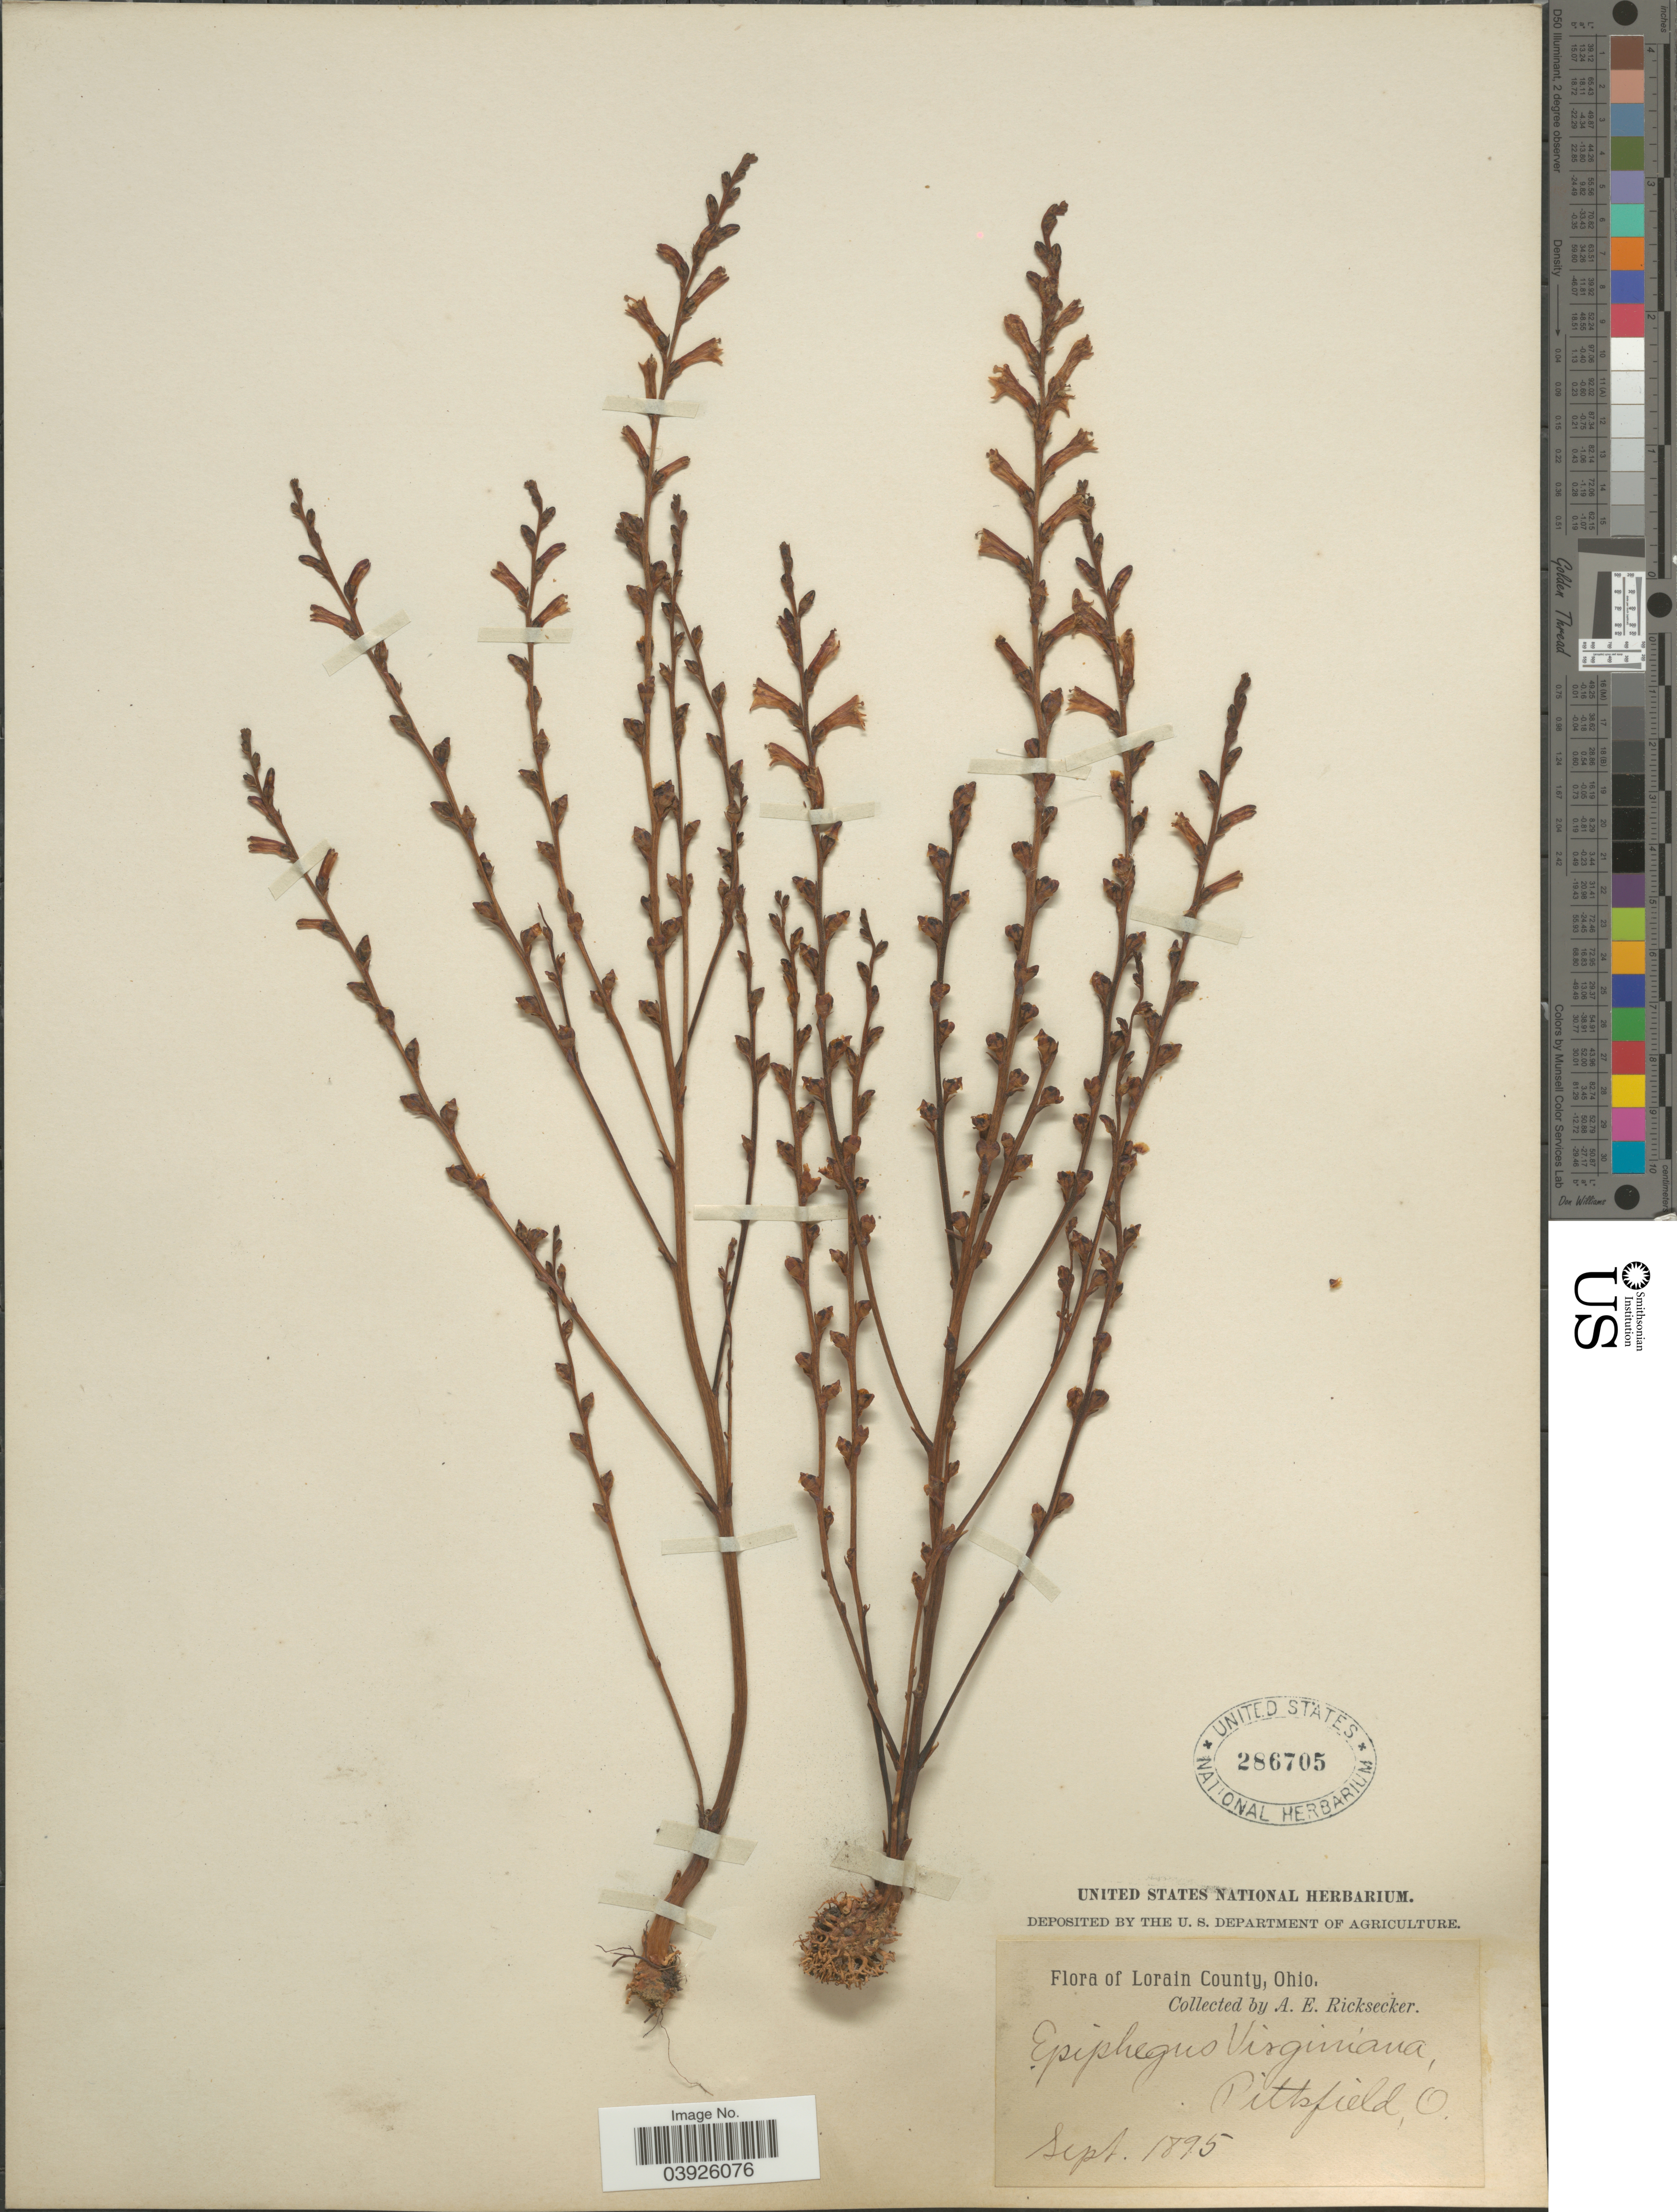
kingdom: Plantae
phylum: Tracheophyta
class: Magnoliopsida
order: Lamiales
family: Orobanchaceae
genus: Epifagus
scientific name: Epifagus virginiana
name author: (L.) W.P.C. Barton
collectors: A. E. Ricksecker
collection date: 1895-09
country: United States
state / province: Ohio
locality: Lorain County. Pittsfield.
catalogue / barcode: US 286705